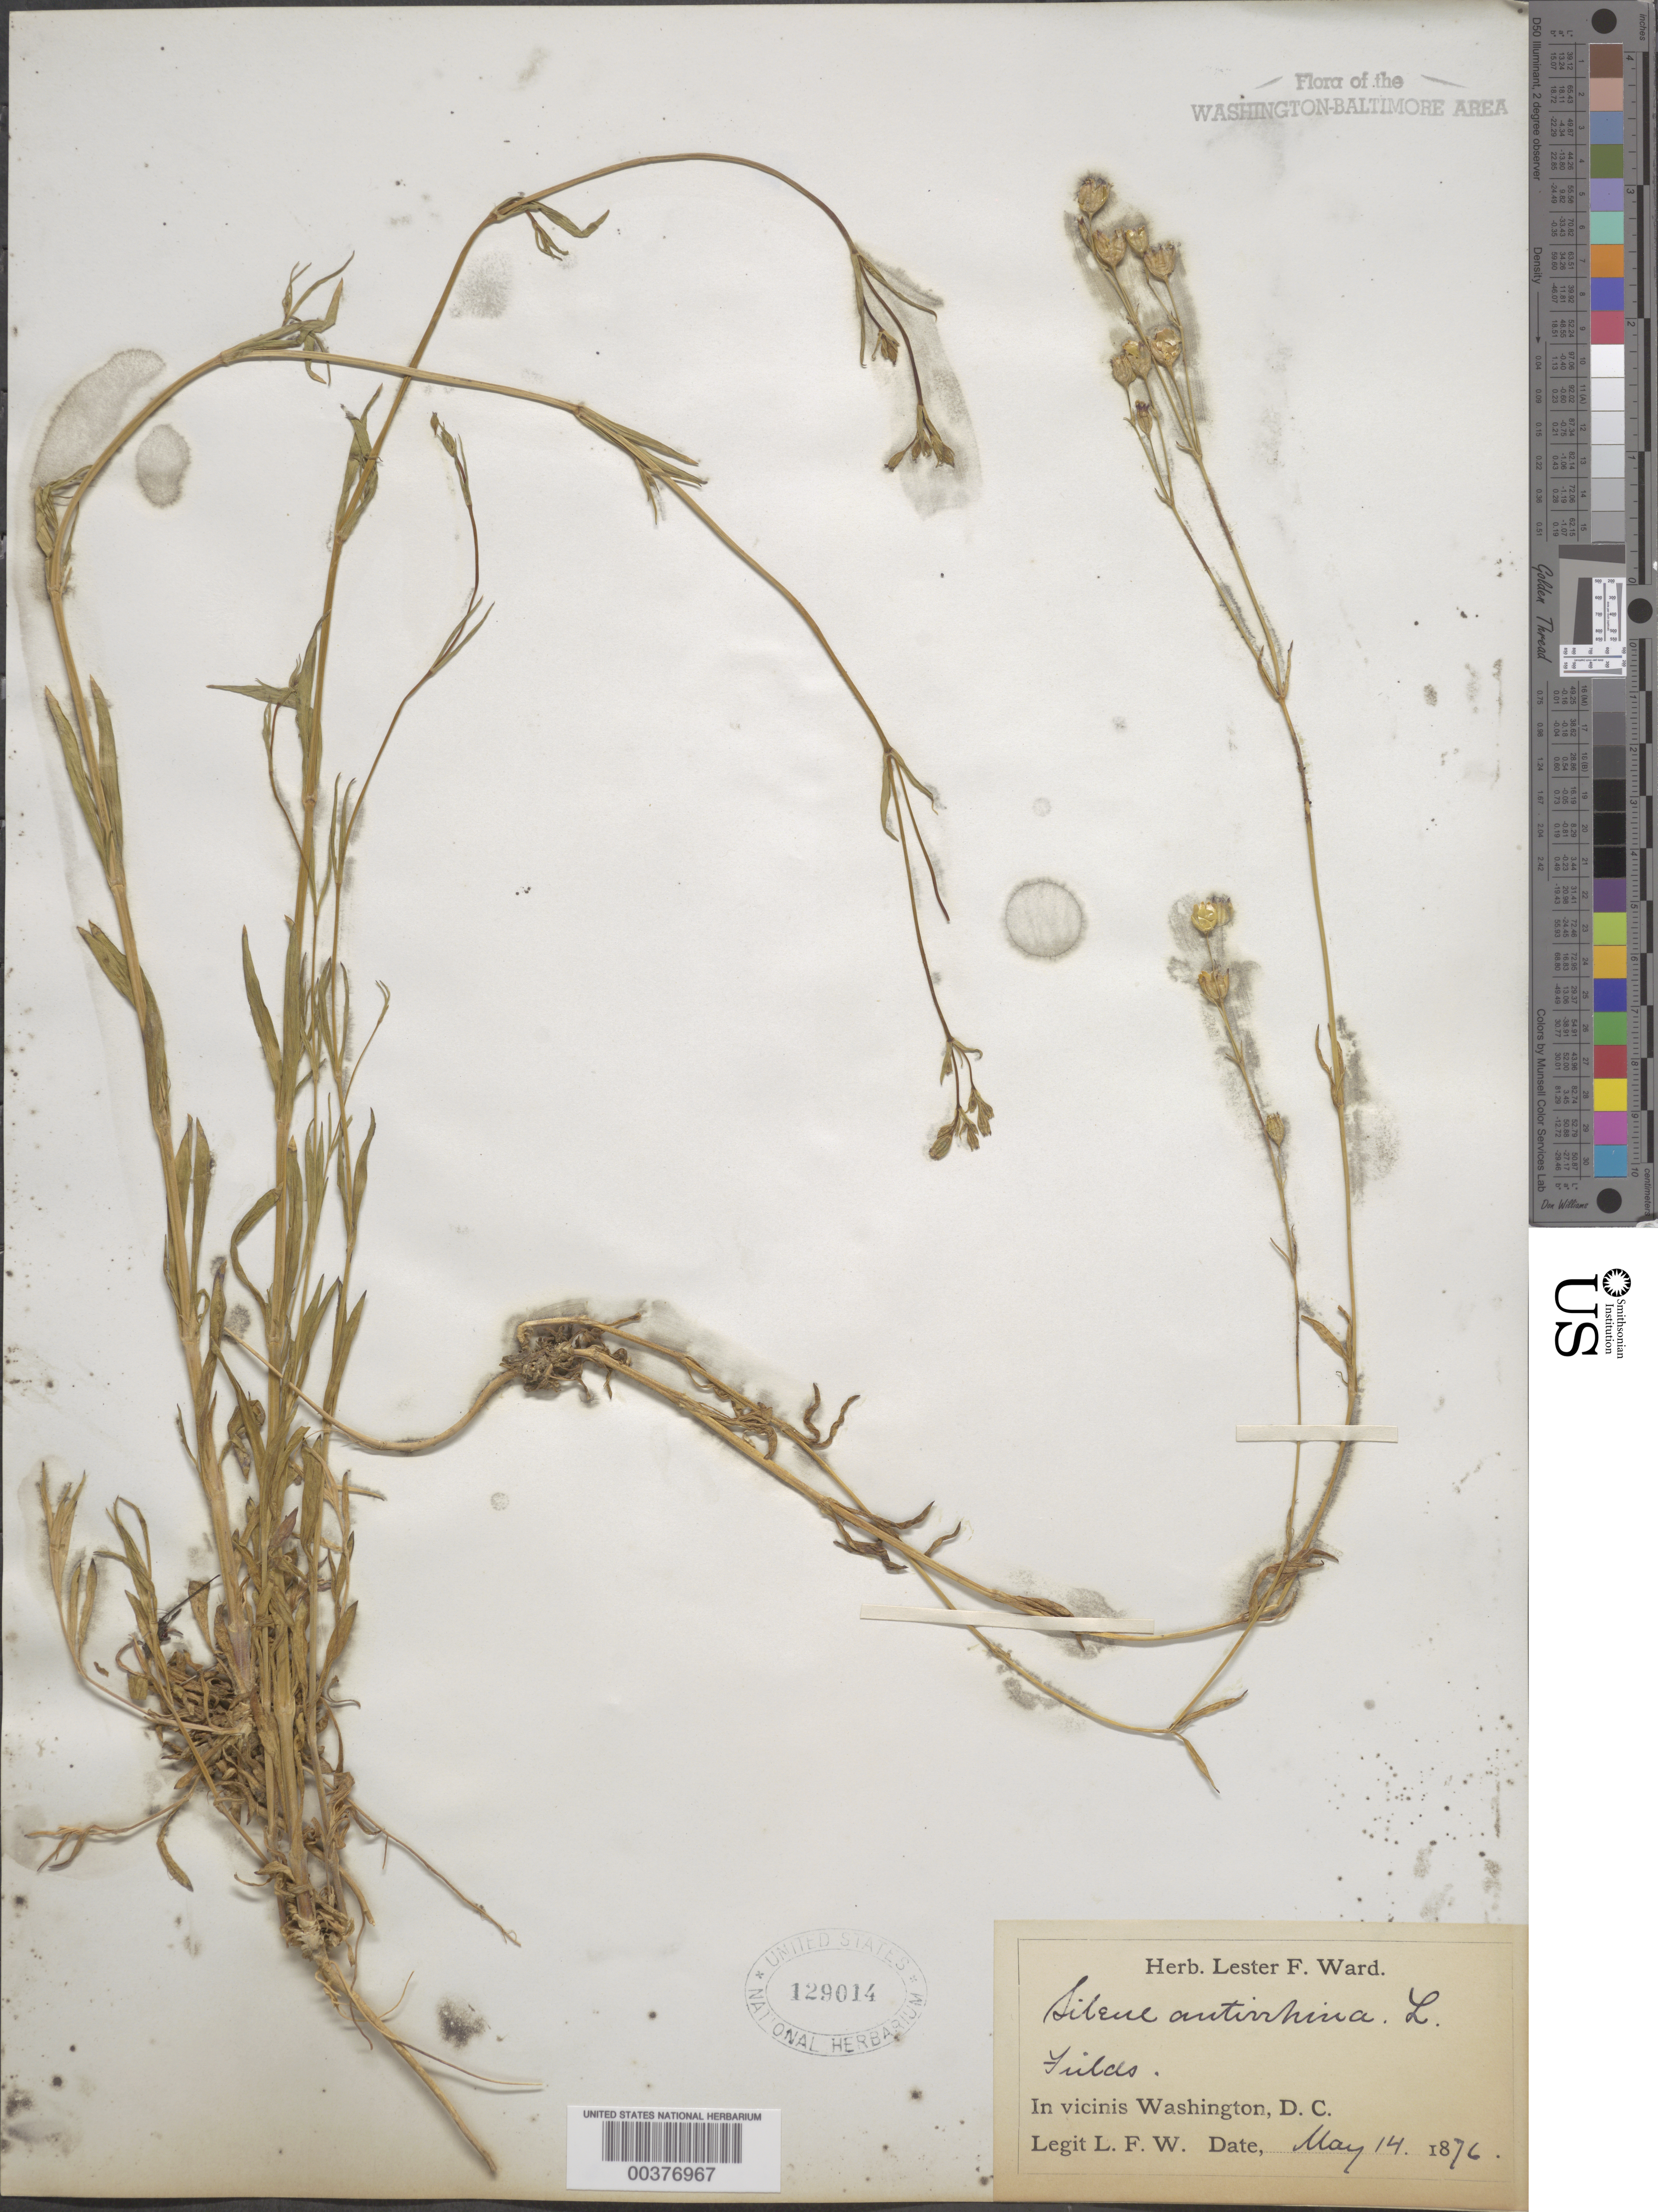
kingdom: Plantae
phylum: Tracheophyta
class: Magnoliopsida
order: Caryophyllales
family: Caryophyllaceae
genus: Silene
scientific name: Silene antirrhina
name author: L.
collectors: L. F. Ward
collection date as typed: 14 May 1876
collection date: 1876-05-14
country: United States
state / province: District of Columbia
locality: Washington DC Area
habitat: Fields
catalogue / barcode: US 129014